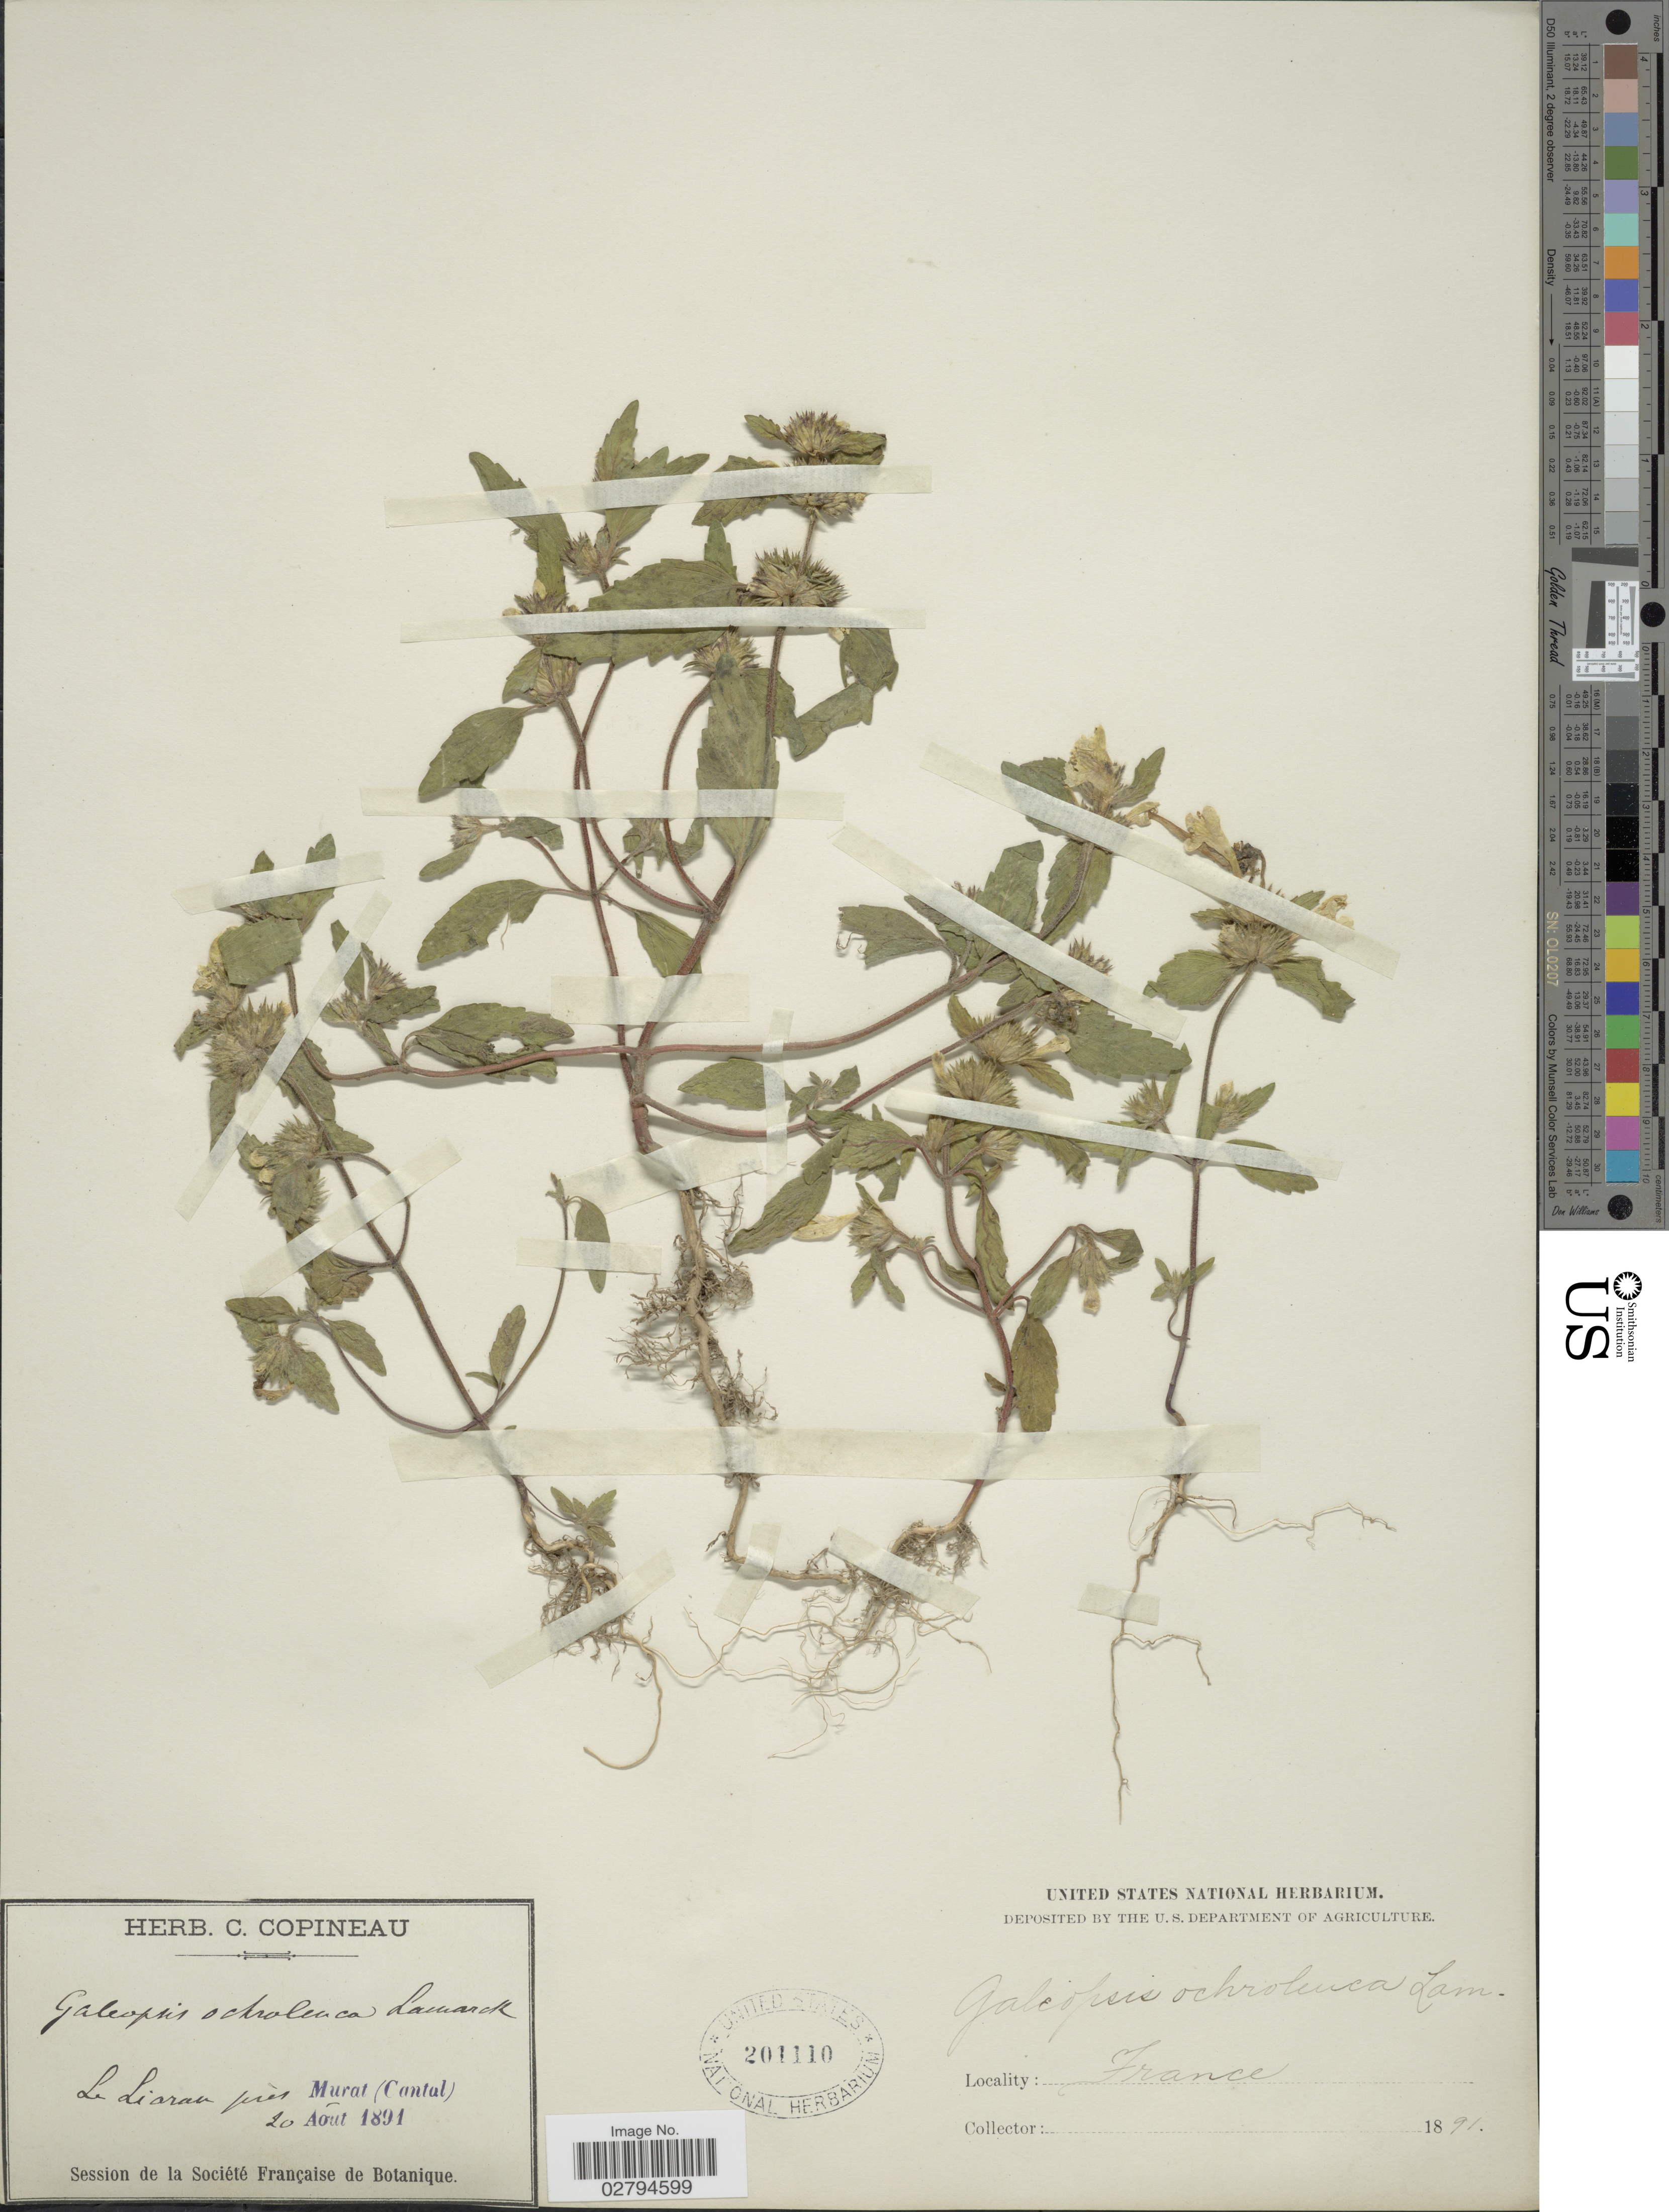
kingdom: Plantae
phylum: Tracheophyta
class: Magnoliopsida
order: Lamiales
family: Lamiaceae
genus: Galeopsis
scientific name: Galeopsis ochroleuca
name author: Lam.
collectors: ex herb. C. Copineau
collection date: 1891-08-20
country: France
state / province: Auvergne-Rhône-Alpes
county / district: Cantal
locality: Le Lioran près Murat (Cantal).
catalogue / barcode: US 201110